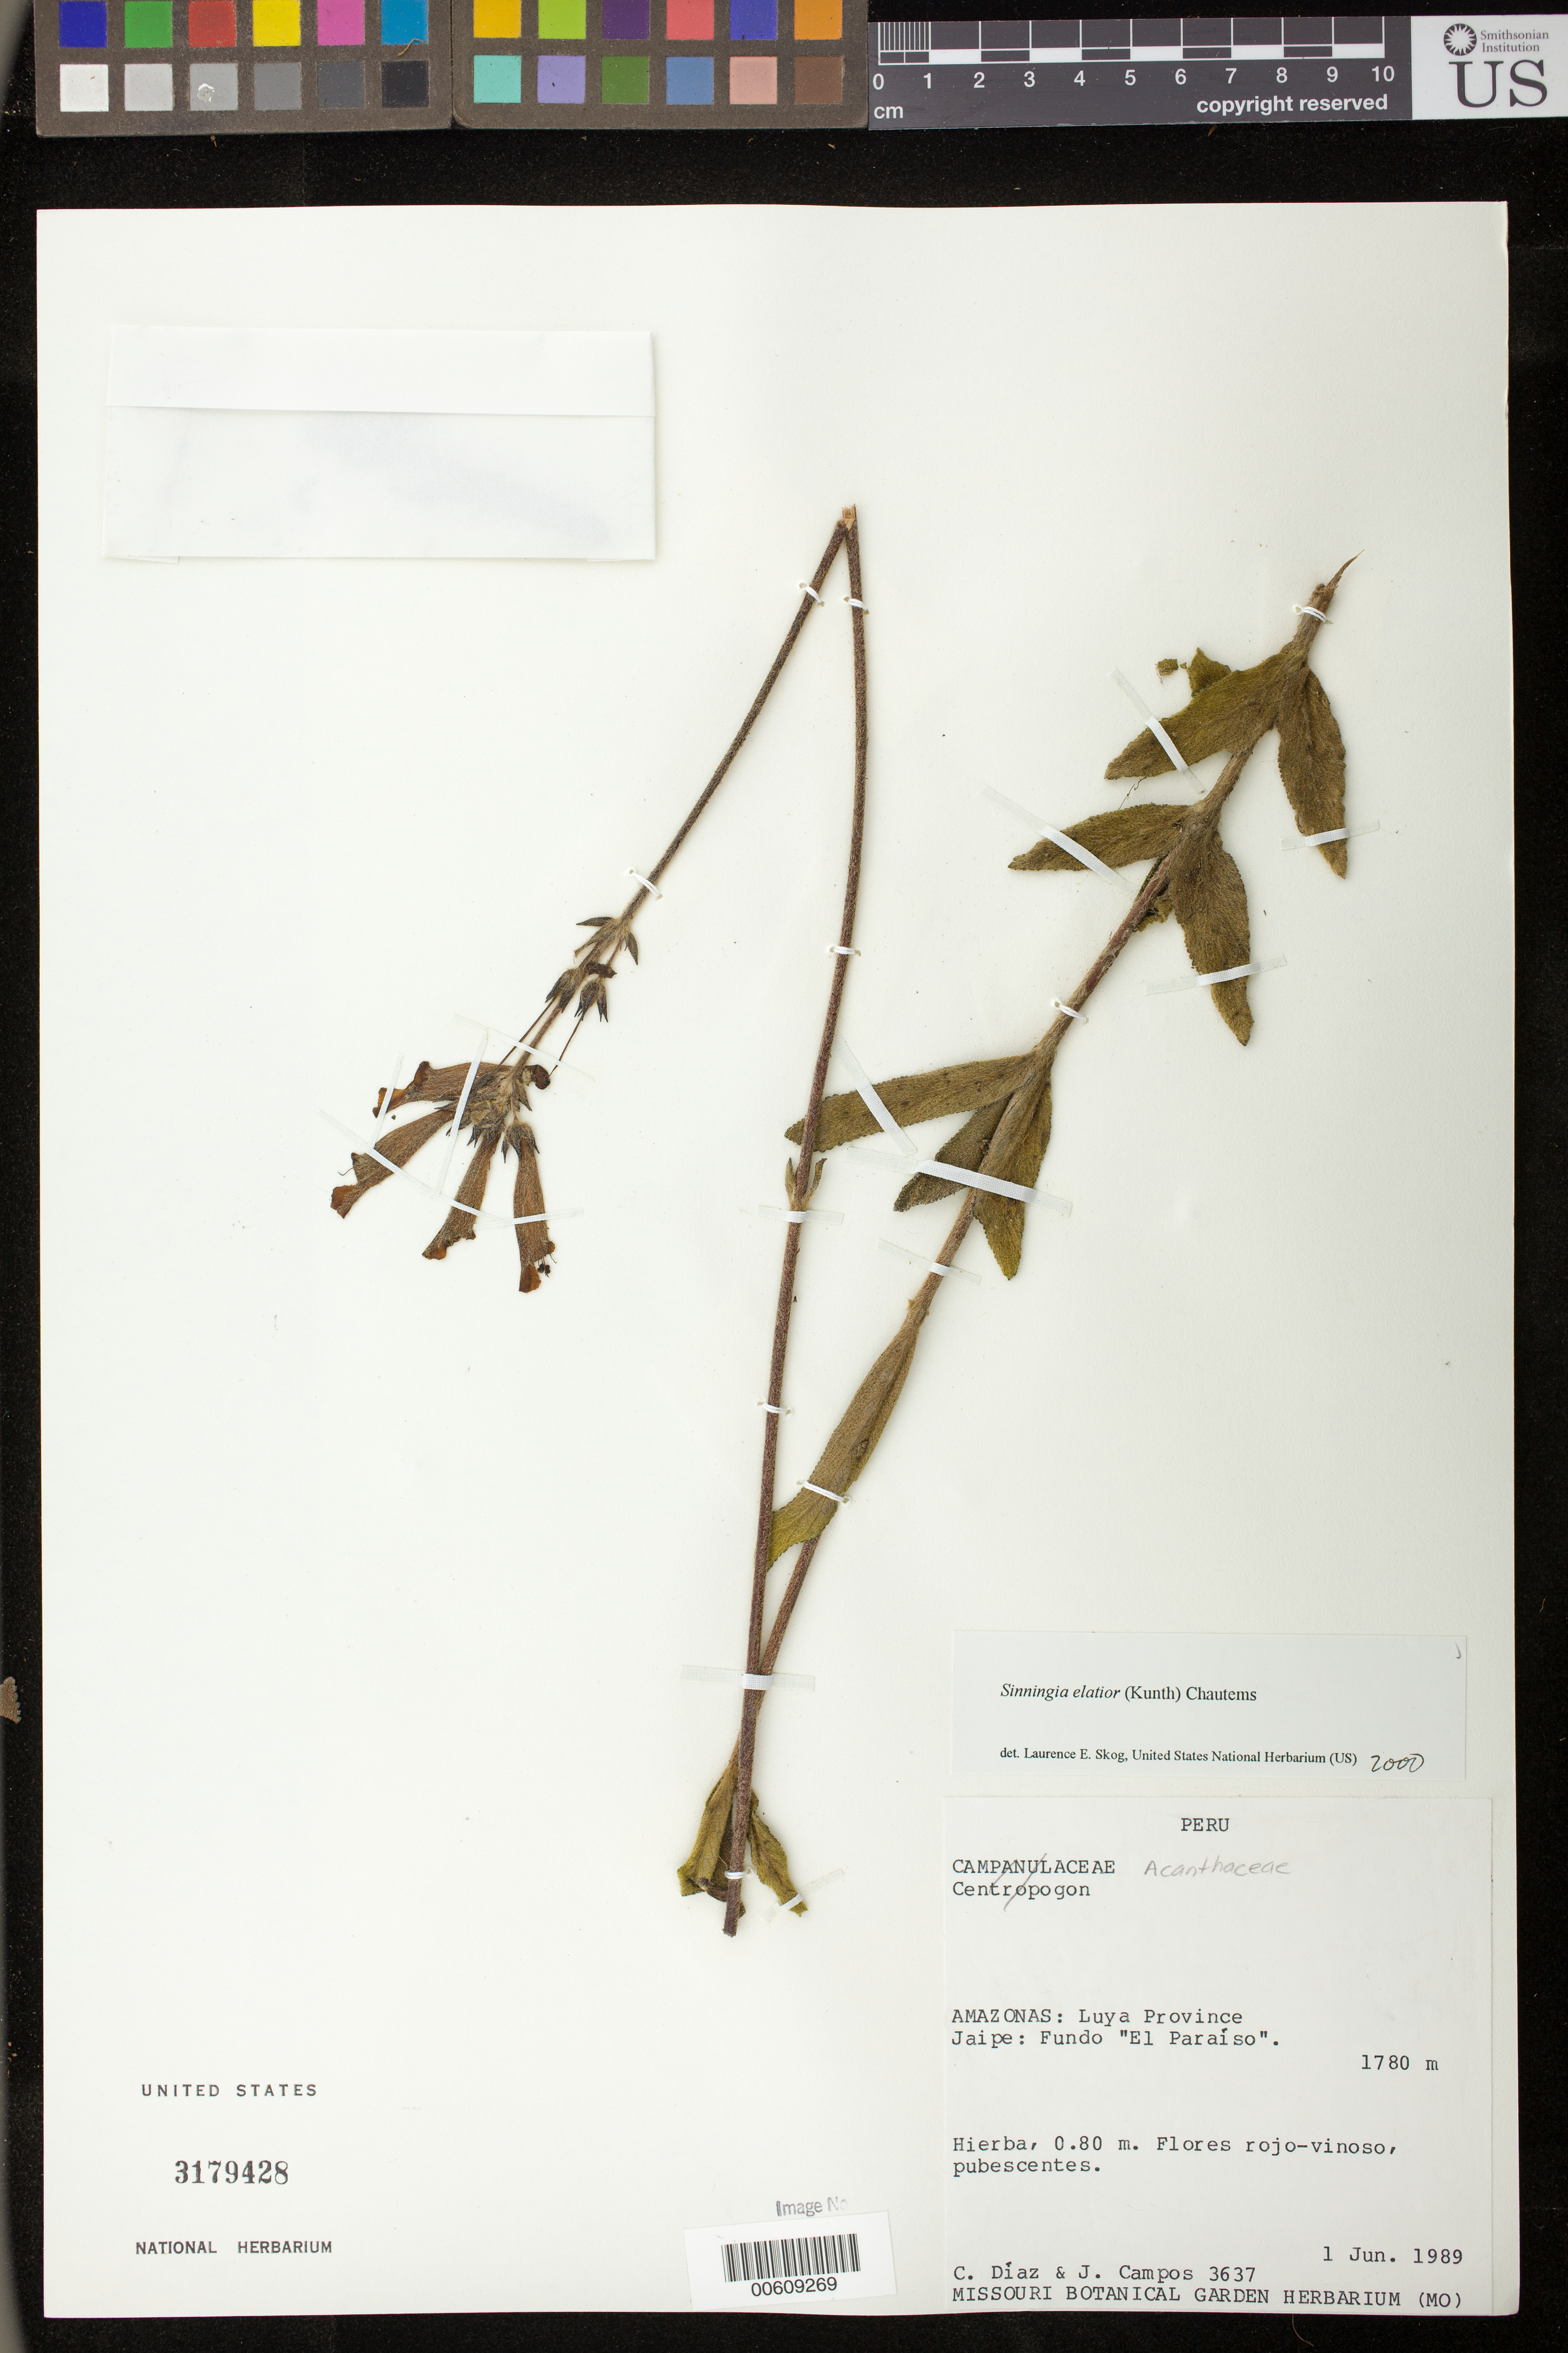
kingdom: Plantae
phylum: Tracheophyta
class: Magnoliopsida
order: Lamiales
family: Gesneriaceae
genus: Sinningia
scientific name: Sinningia elatior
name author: (Kunth) Chautems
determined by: Skog, Laurence E.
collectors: C. Díaz S. & J. Campos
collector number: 3637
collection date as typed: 01 Jun 1989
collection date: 1989-06-01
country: Peru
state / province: Amazonas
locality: Prov. Luya; Jaipe: Fundo "El Paraíso"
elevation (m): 1780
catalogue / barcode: US 3179428